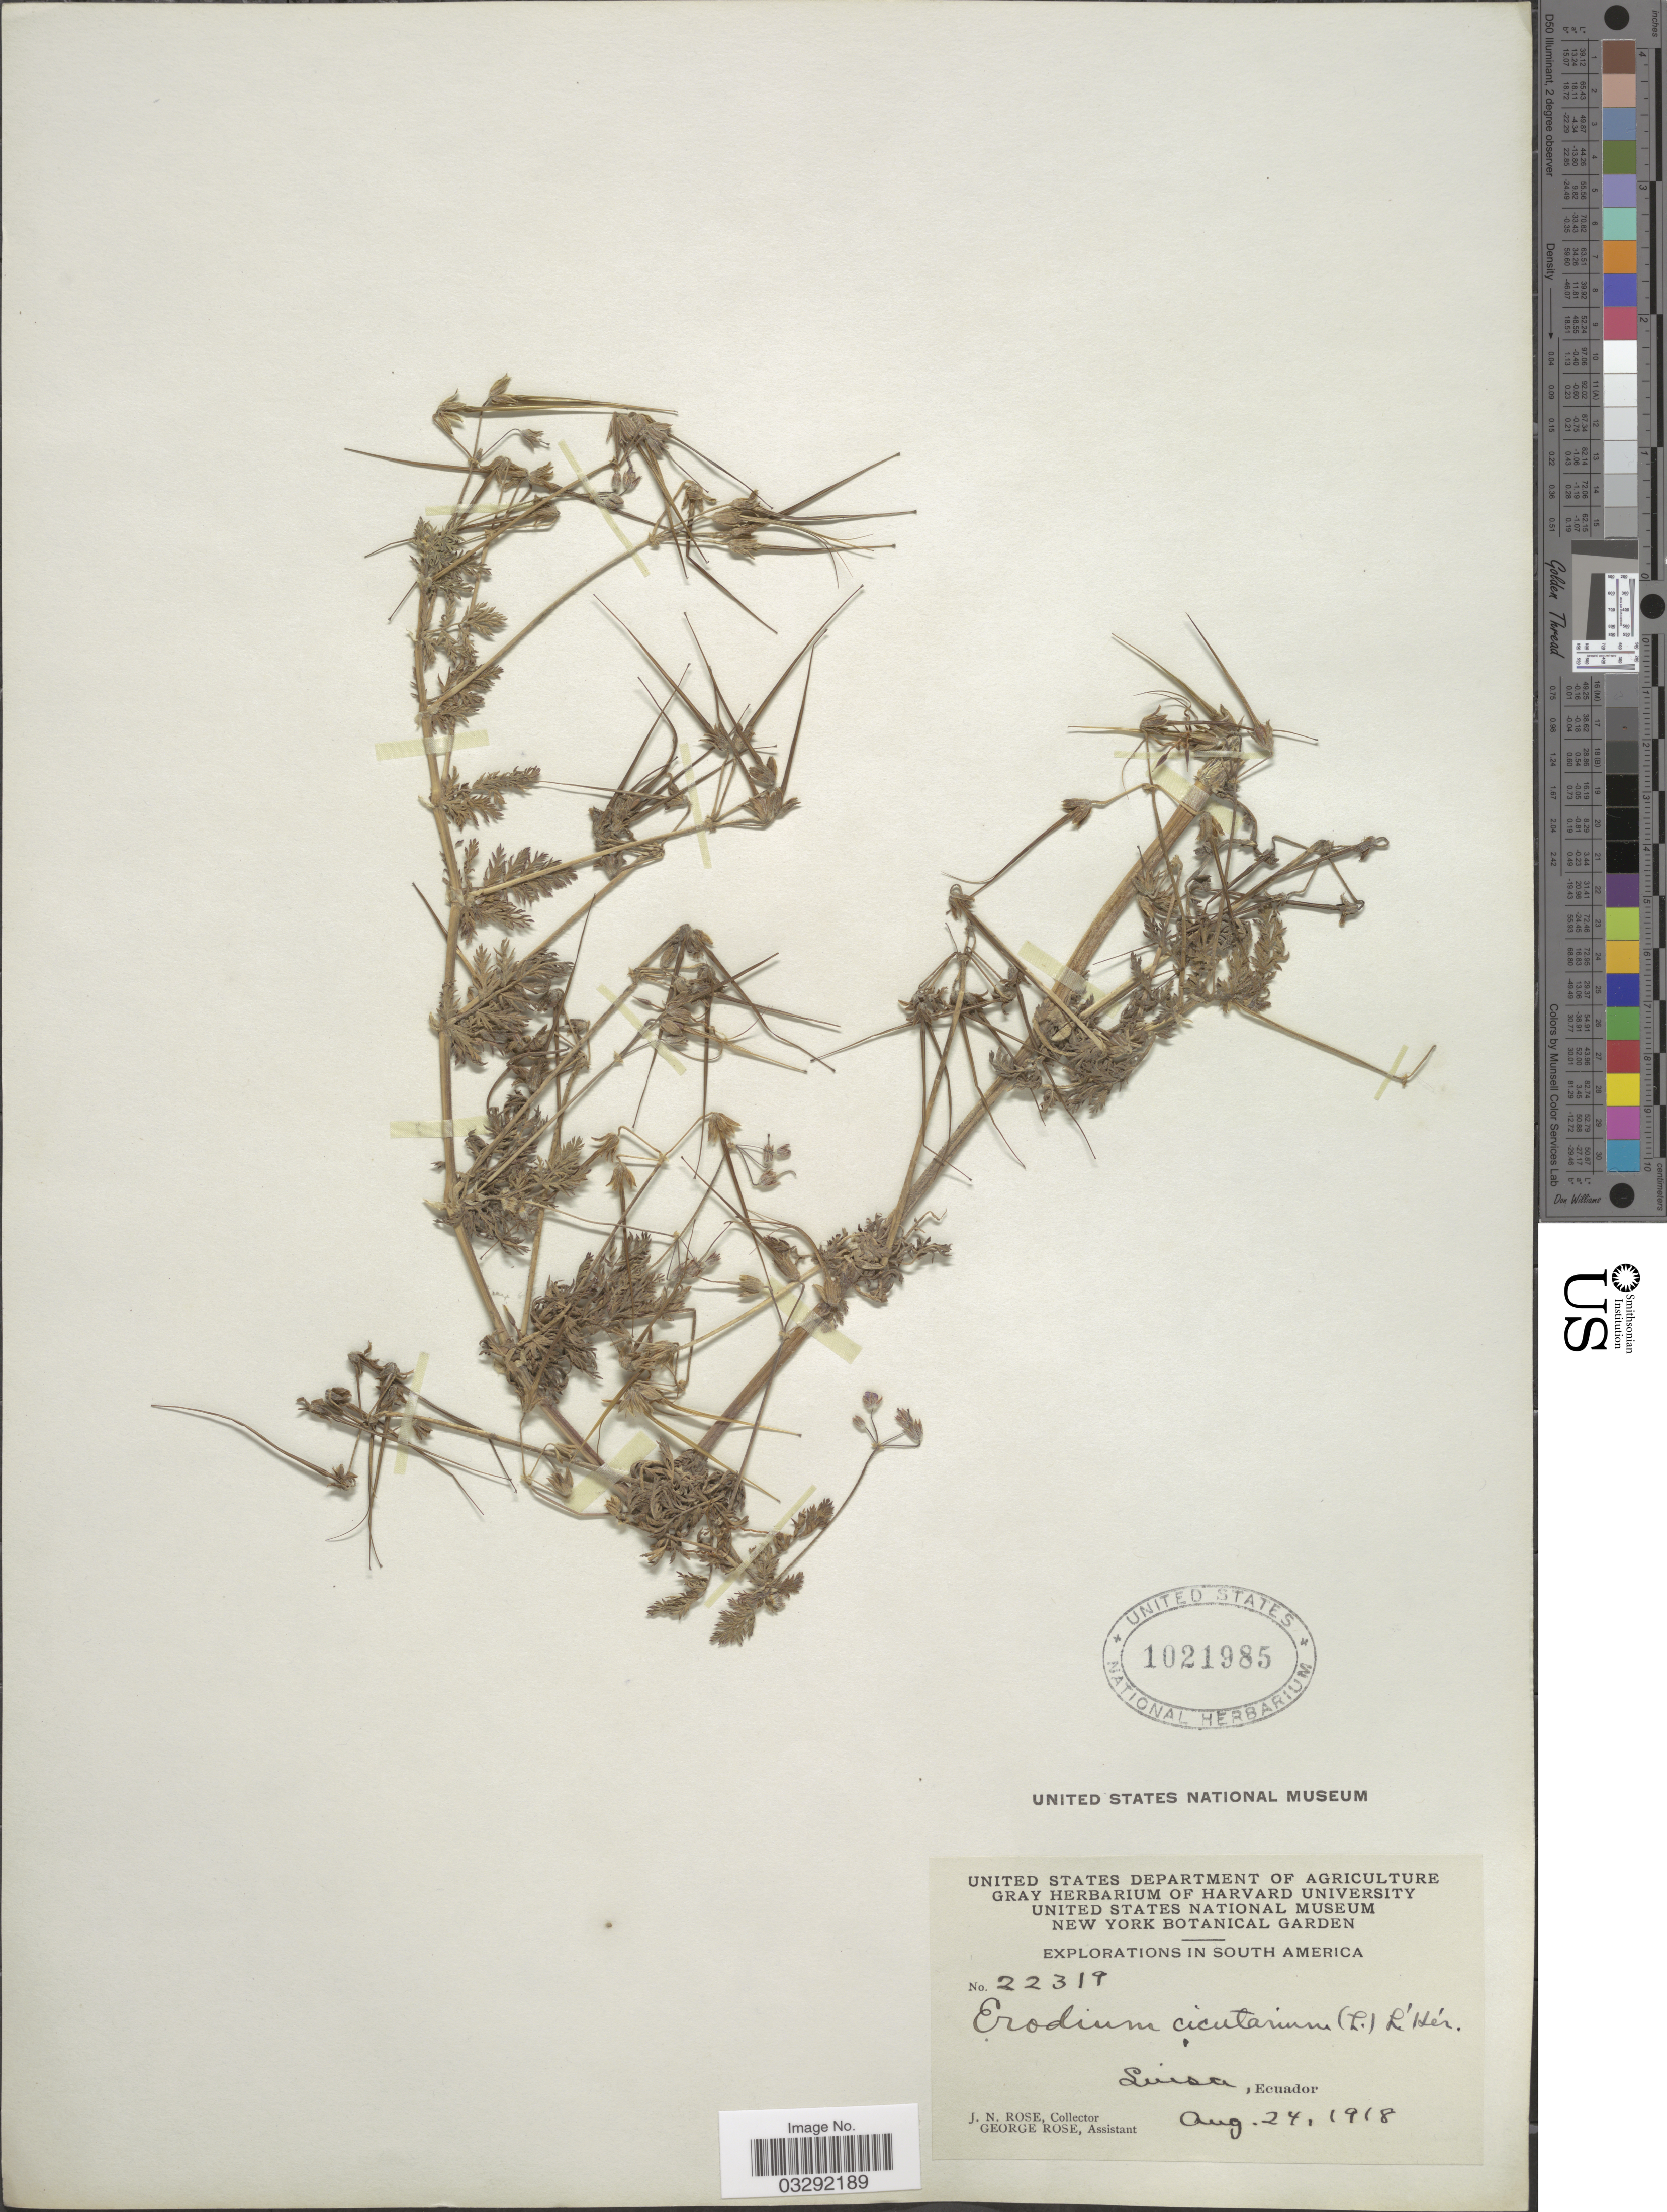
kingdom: Plantae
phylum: Tracheophyta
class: Magnoliopsida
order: Geraniales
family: Geraniaceae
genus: Erodium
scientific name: Erodium cicutarium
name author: (L.) L'Hér.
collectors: J. N. Rose & G. Rose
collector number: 22319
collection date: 1918-08-24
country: Ecuador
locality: Luisa.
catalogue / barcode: US 1021985